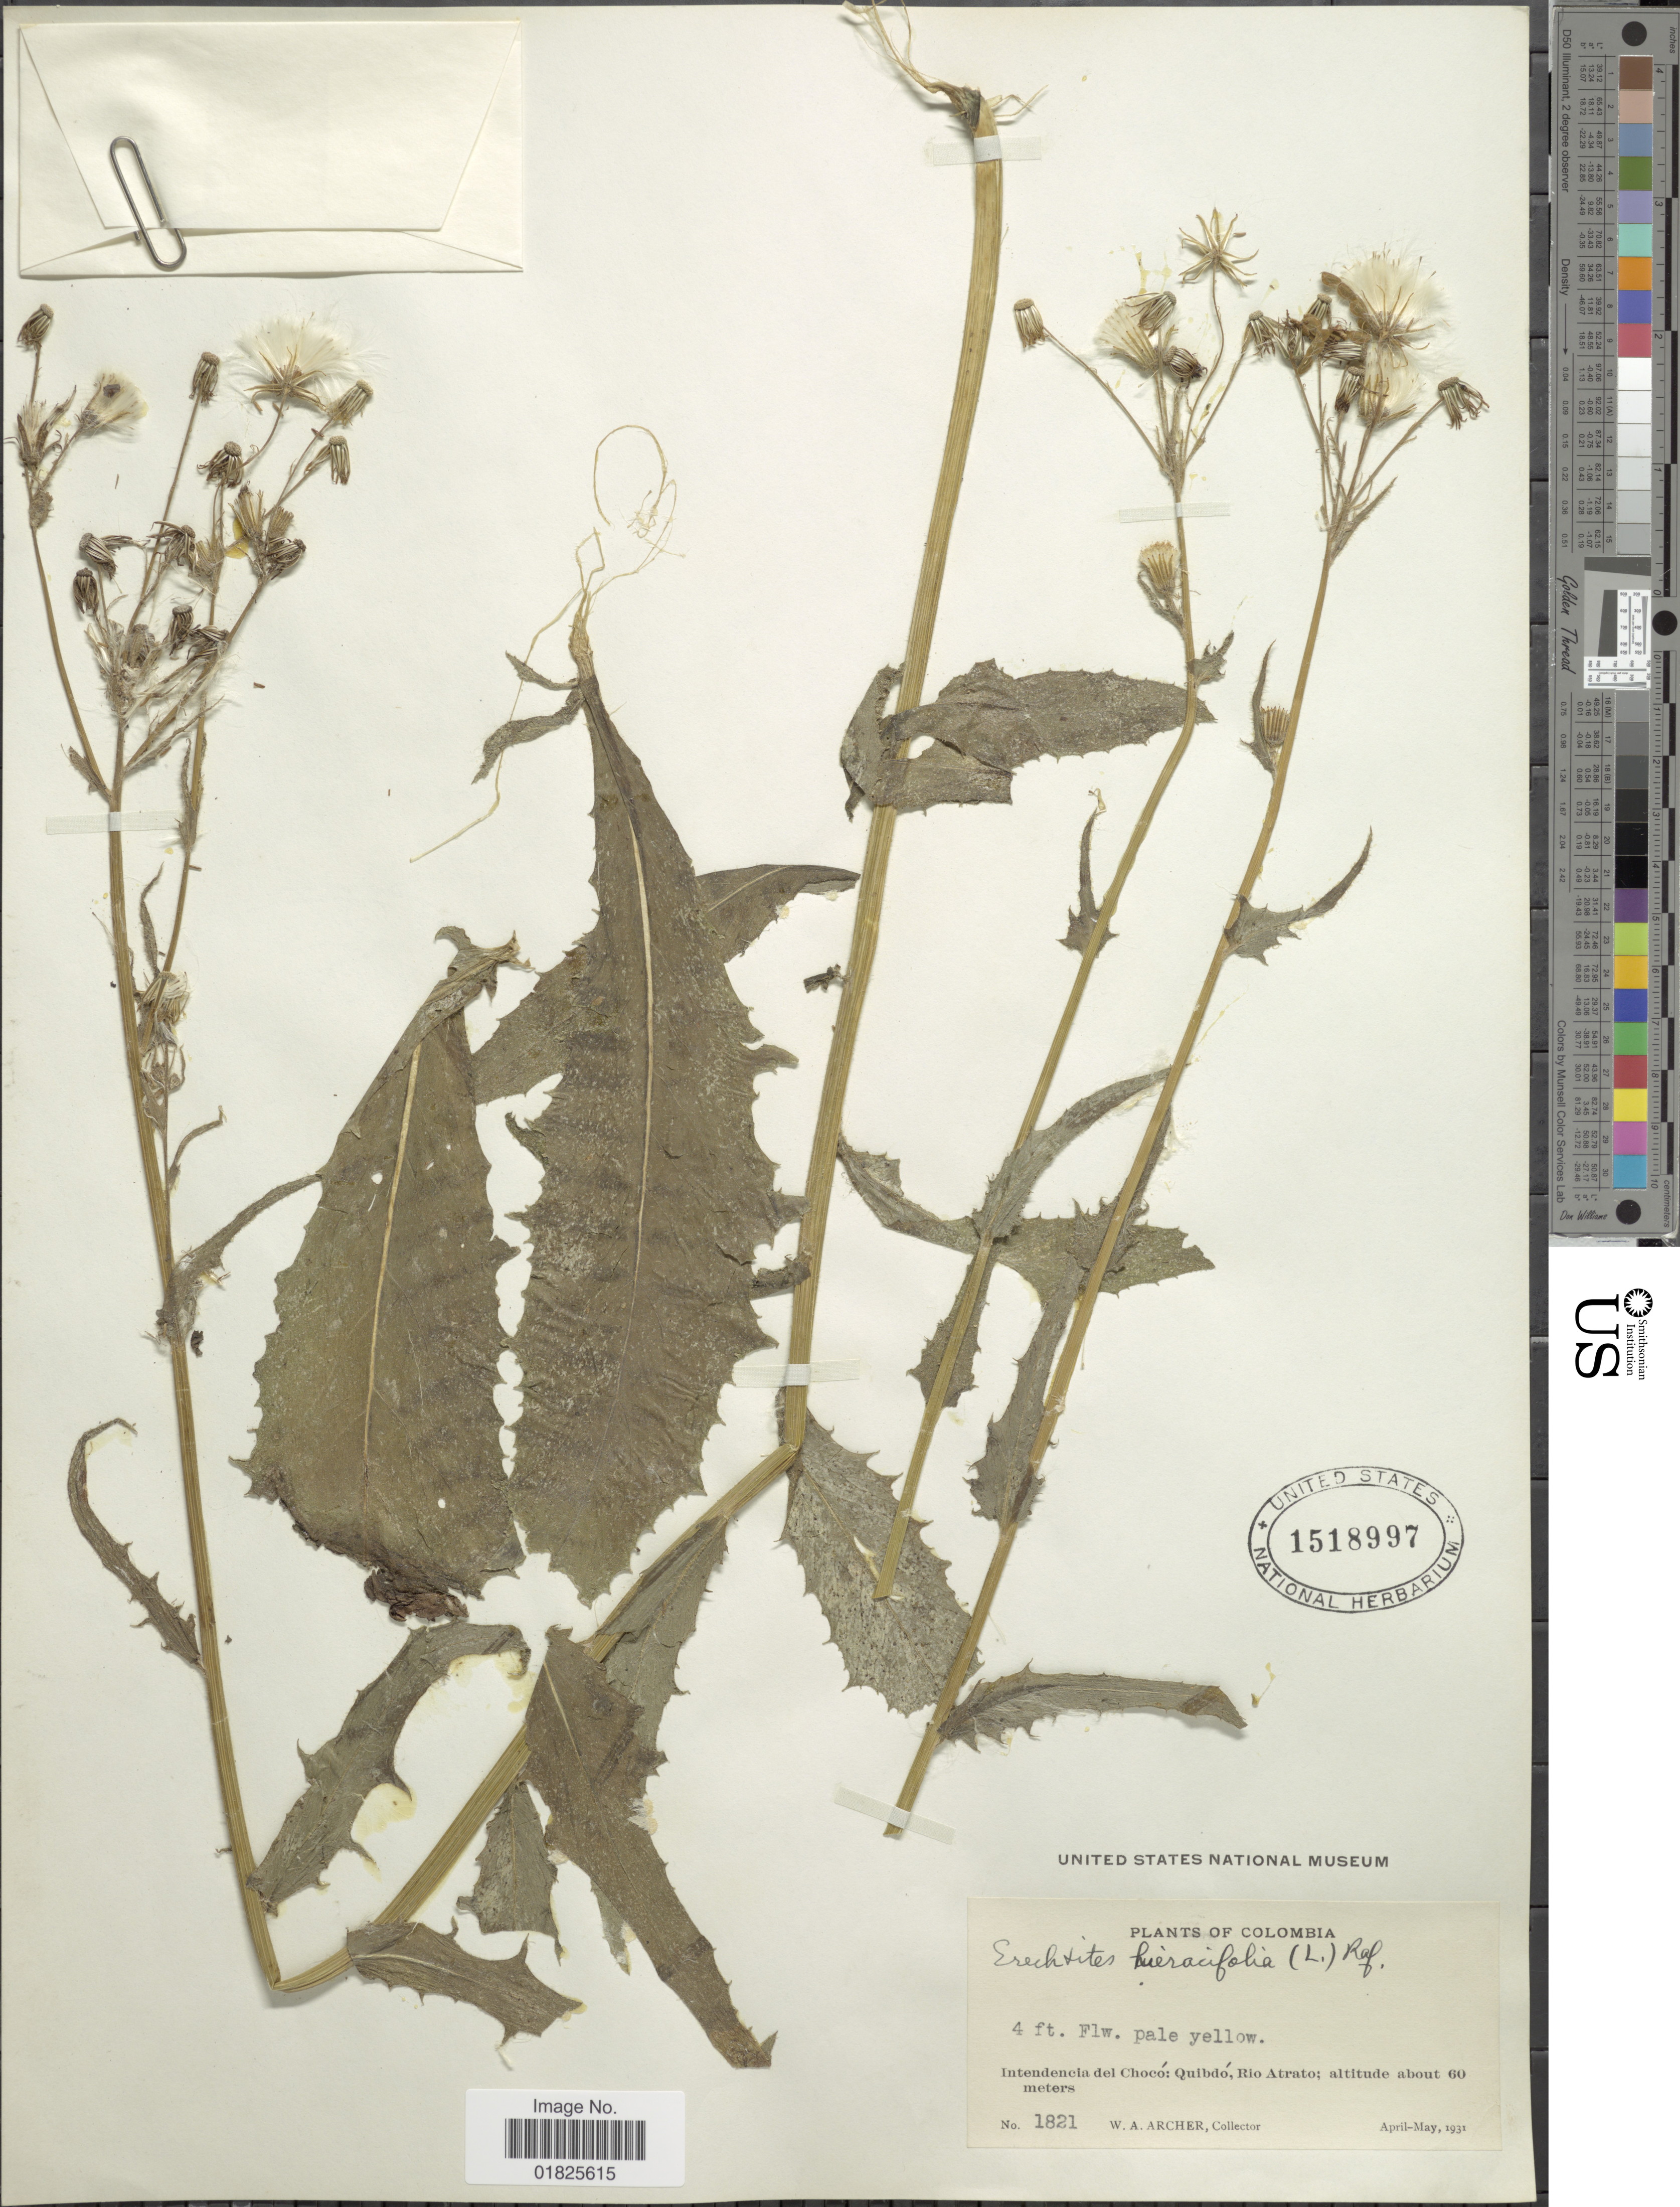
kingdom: Plantae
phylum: Tracheophyta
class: Magnoliopsida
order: Asterales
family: Asteraceae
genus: Erechtites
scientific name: Erechtites hieraciifolius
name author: (L.) Raf. ex DC.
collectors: W. A. Archer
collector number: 1821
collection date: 1931-04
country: Colombia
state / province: Chocó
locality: Rio Atrato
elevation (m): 60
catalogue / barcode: US 1518997